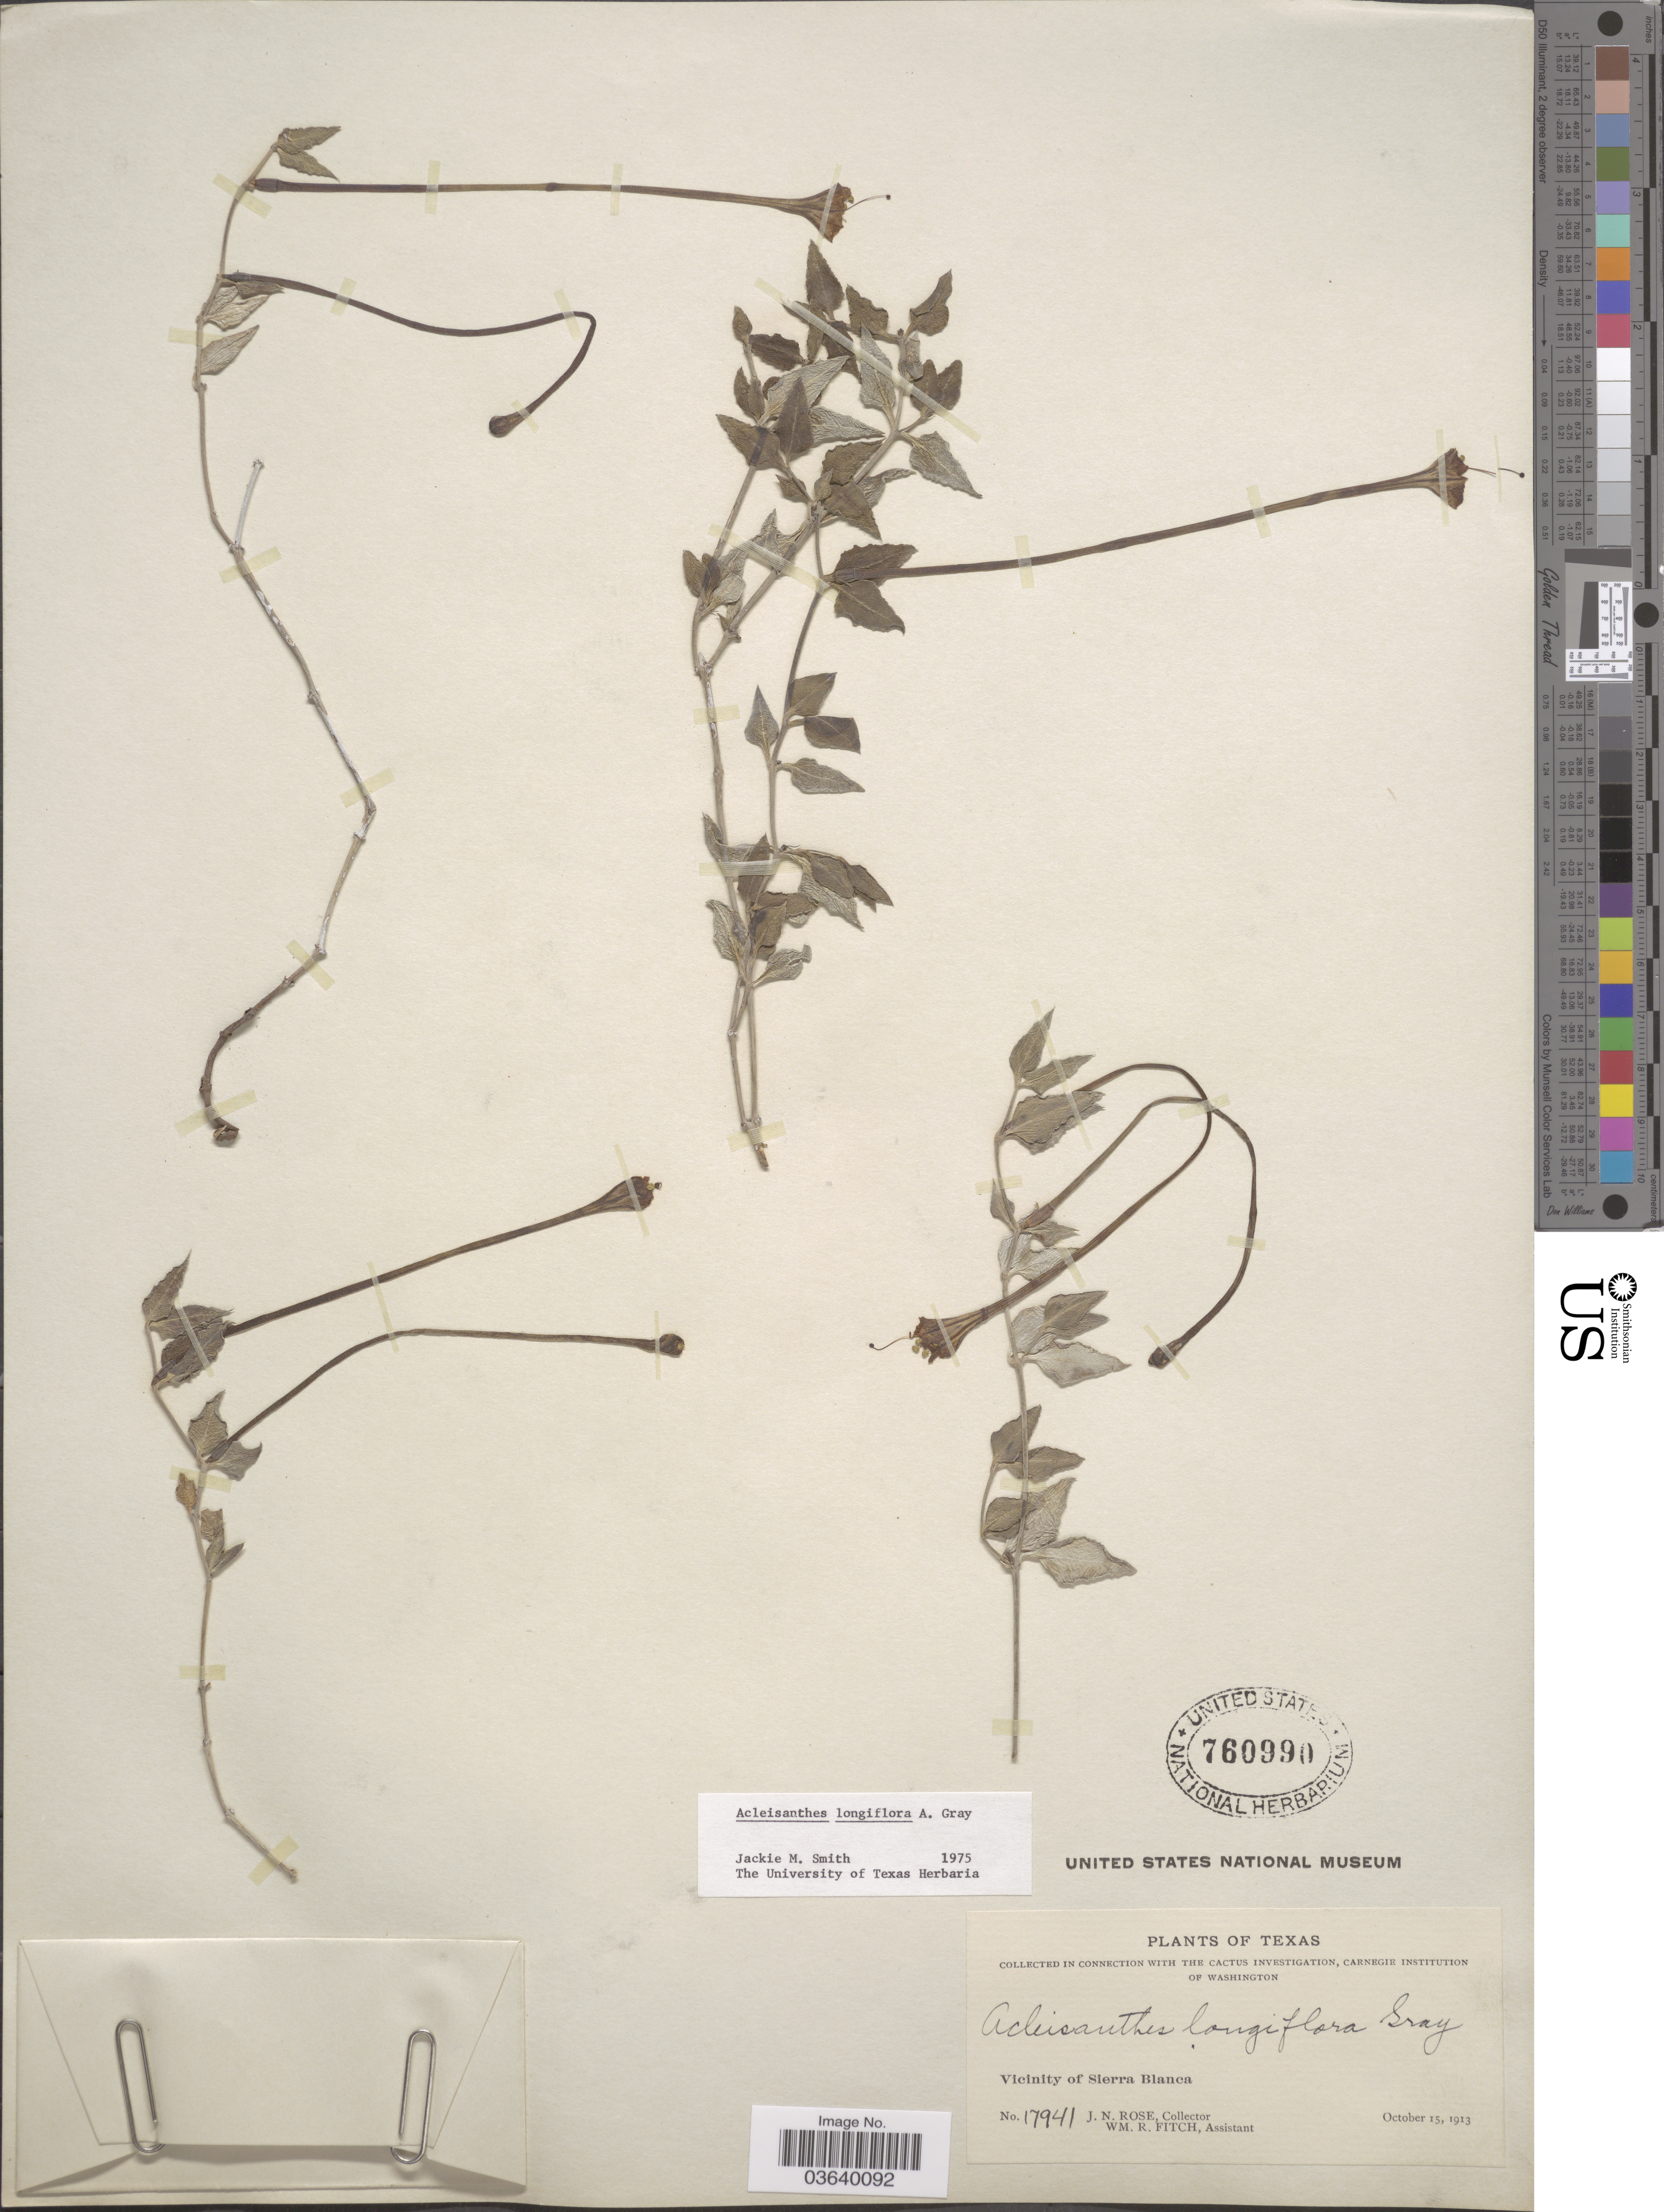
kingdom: Plantae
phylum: Tracheophyta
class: Magnoliopsida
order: Caryophyllales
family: Nyctaginaceae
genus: Acleisanthes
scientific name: Acleisanthes longiflora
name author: A. Gray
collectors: J. N. Rose & W. R. Fitch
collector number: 17941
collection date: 1913-10-15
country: United States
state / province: Texas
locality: Vicinity of Sierra Blanca.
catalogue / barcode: US 760990